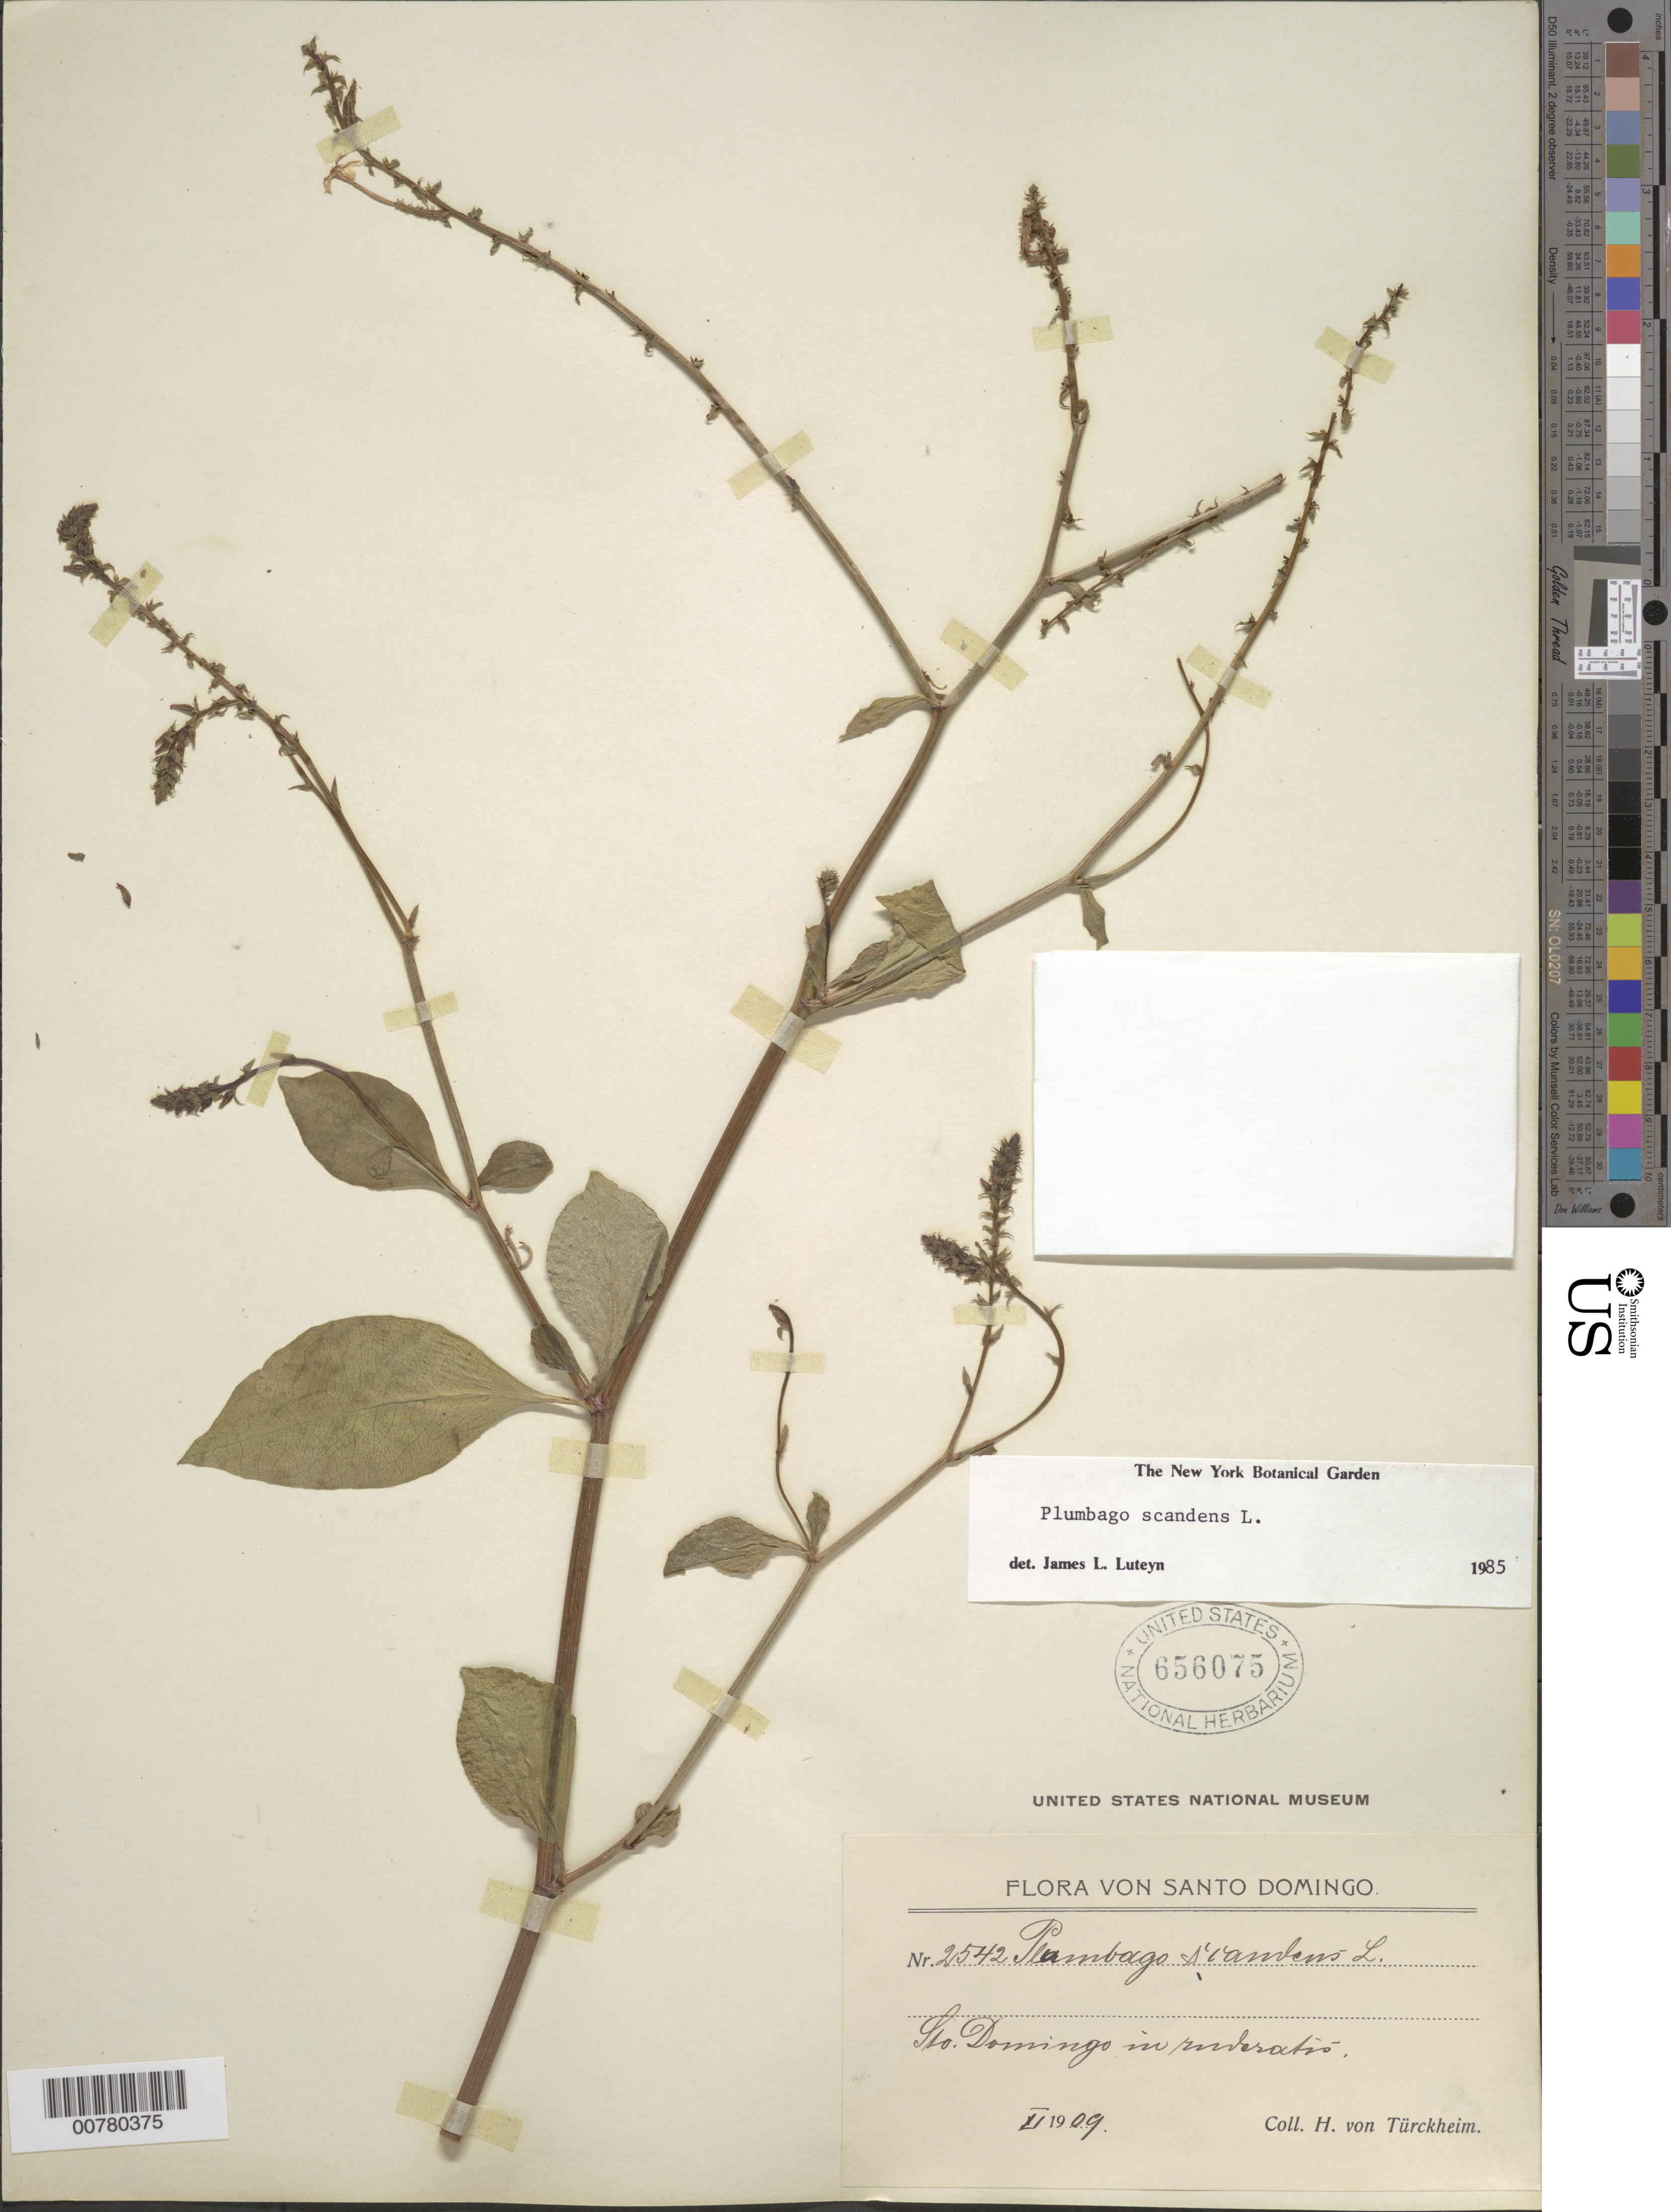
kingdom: Plantae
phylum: Tracheophyta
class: Magnoliopsida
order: Caryophyllales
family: Plumbaginaceae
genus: Plumbago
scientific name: Plumbago scandens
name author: L.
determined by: Luteyn, J. L.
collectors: H. von Türckheim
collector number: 2542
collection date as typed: Nov 1909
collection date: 1909-11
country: Dominican Republic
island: Hispaniola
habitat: In "rndoratis".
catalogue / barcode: US 656075